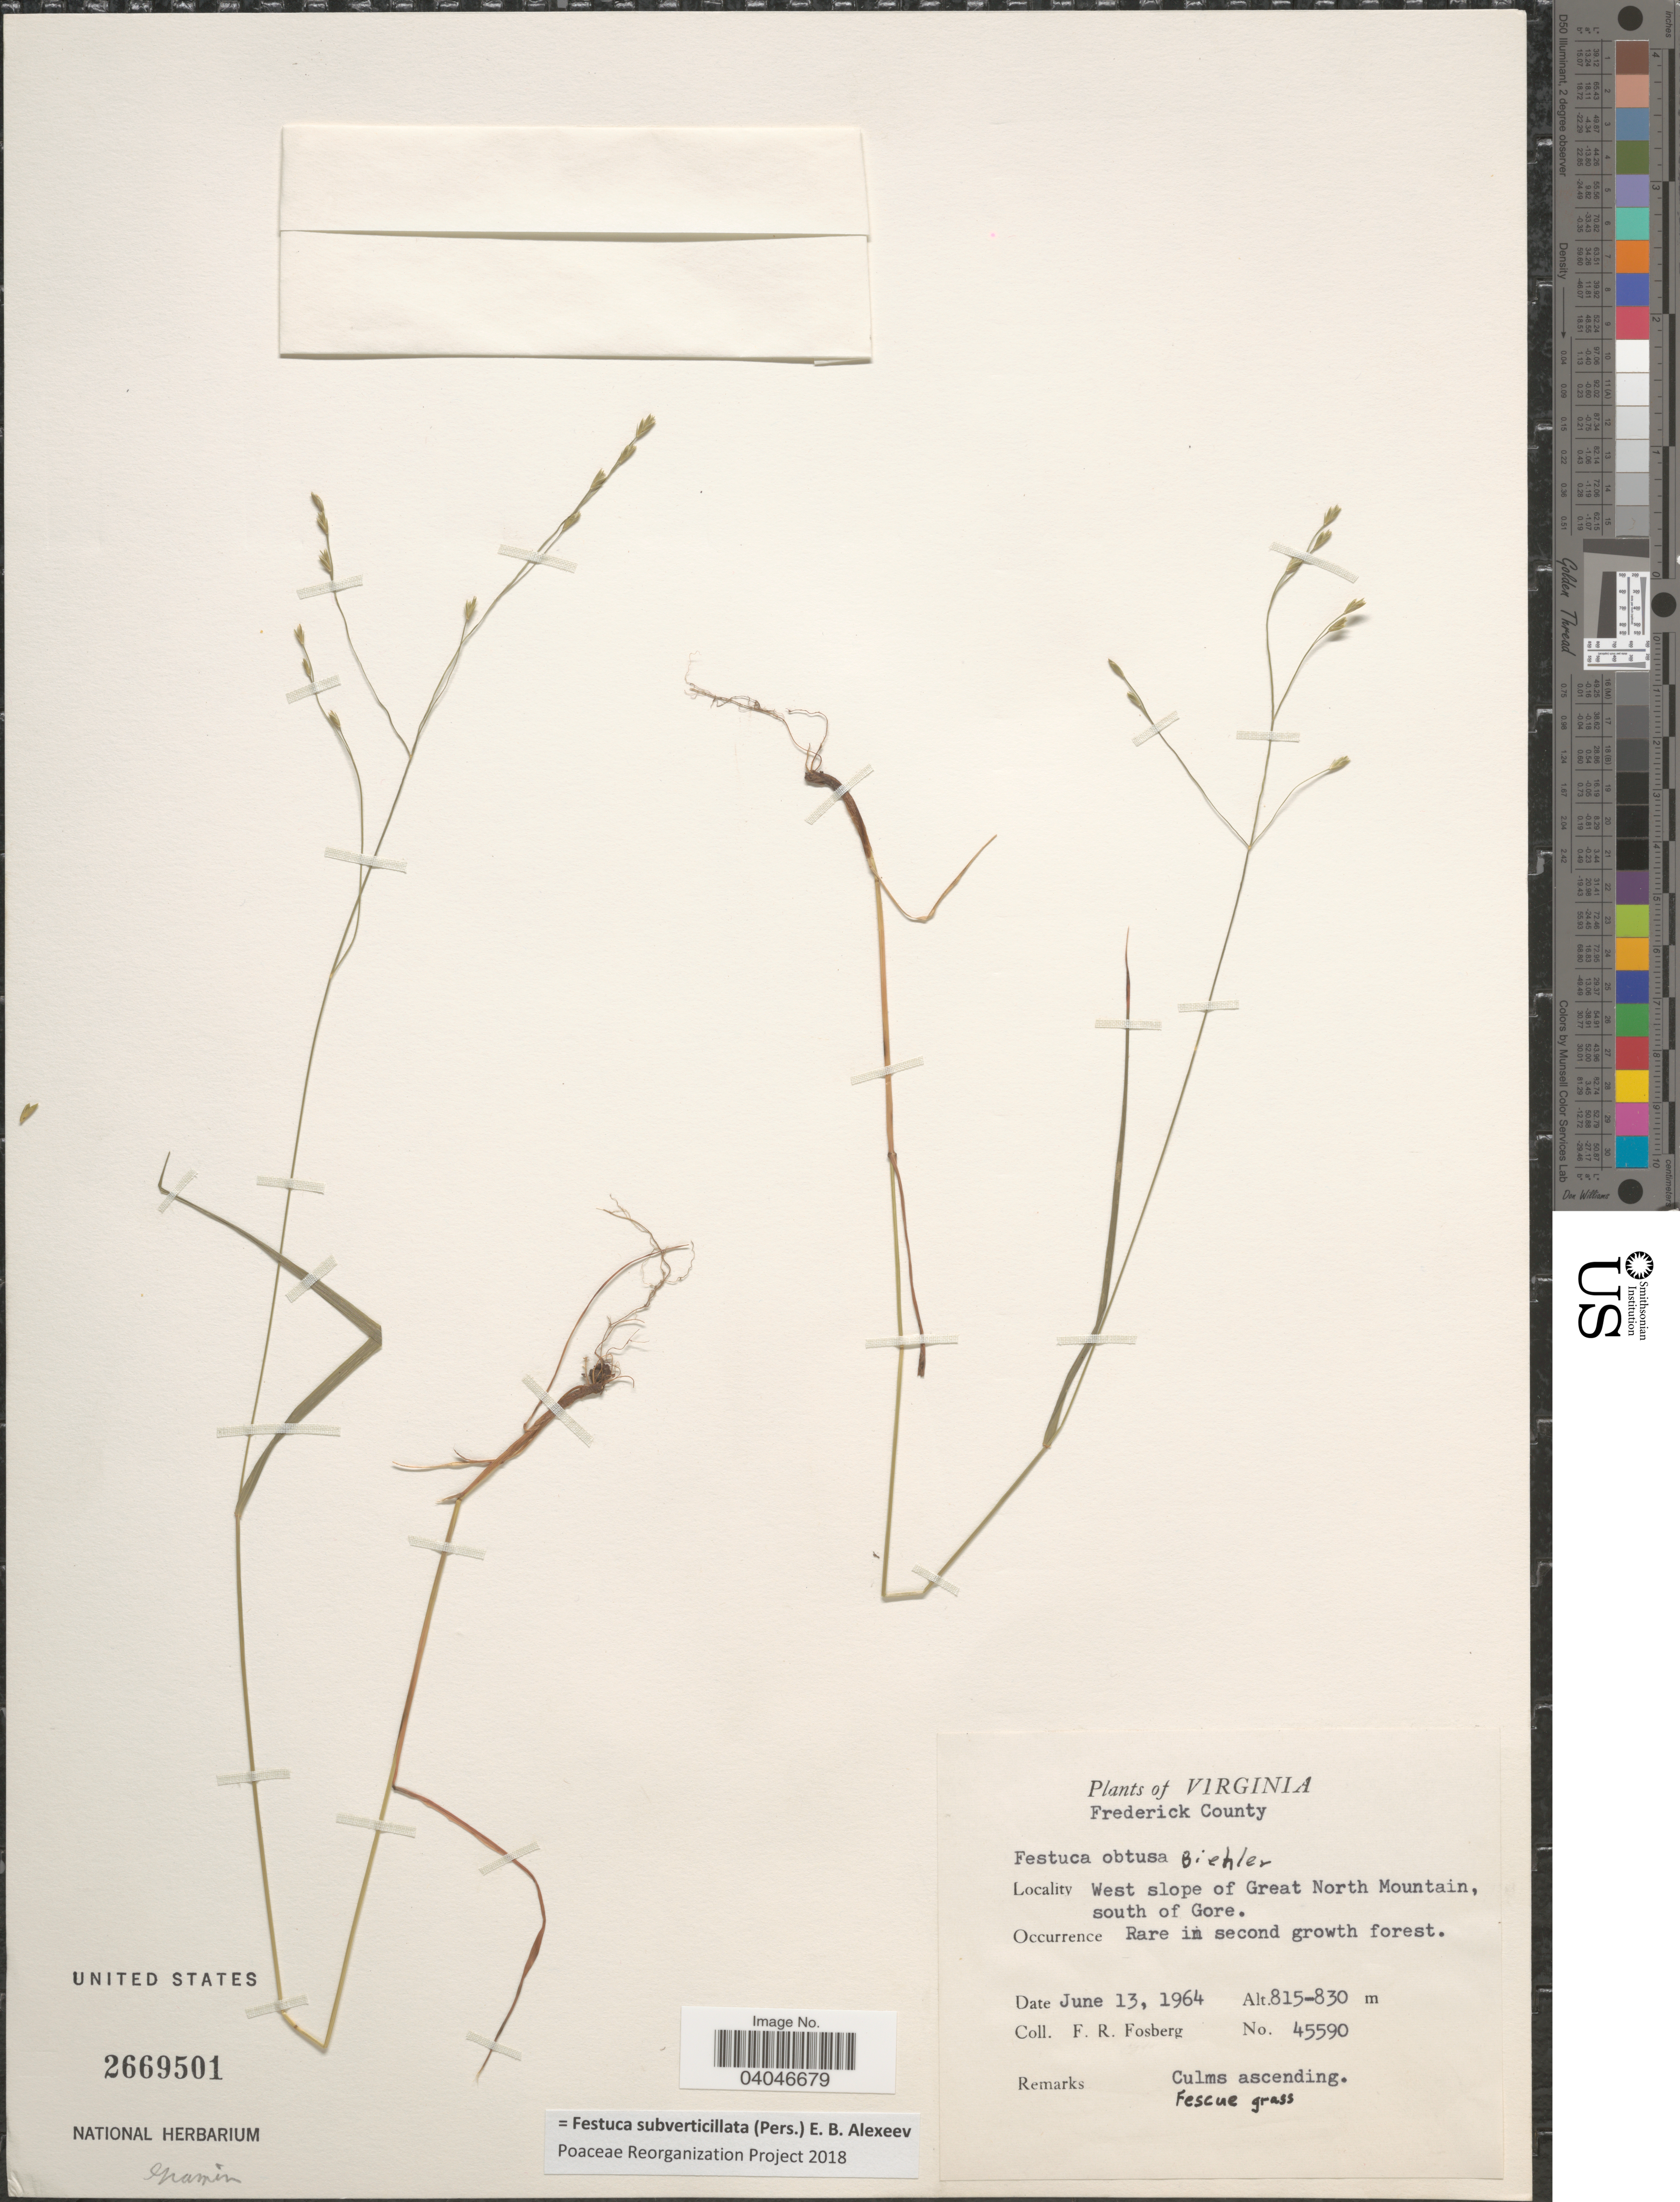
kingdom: Plantae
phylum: Tracheophyta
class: Liliopsida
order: Poales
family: Poaceae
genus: Festuca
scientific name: Festuca subverticillata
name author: (Pers.) E.B. Alexeev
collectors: F. R. Fosberg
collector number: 45590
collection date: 1964-06-13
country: United States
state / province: Virginia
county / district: Frederick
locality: Frederick County. West slope of Great North Mountain, south of Gore.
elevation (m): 815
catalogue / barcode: US 2669501